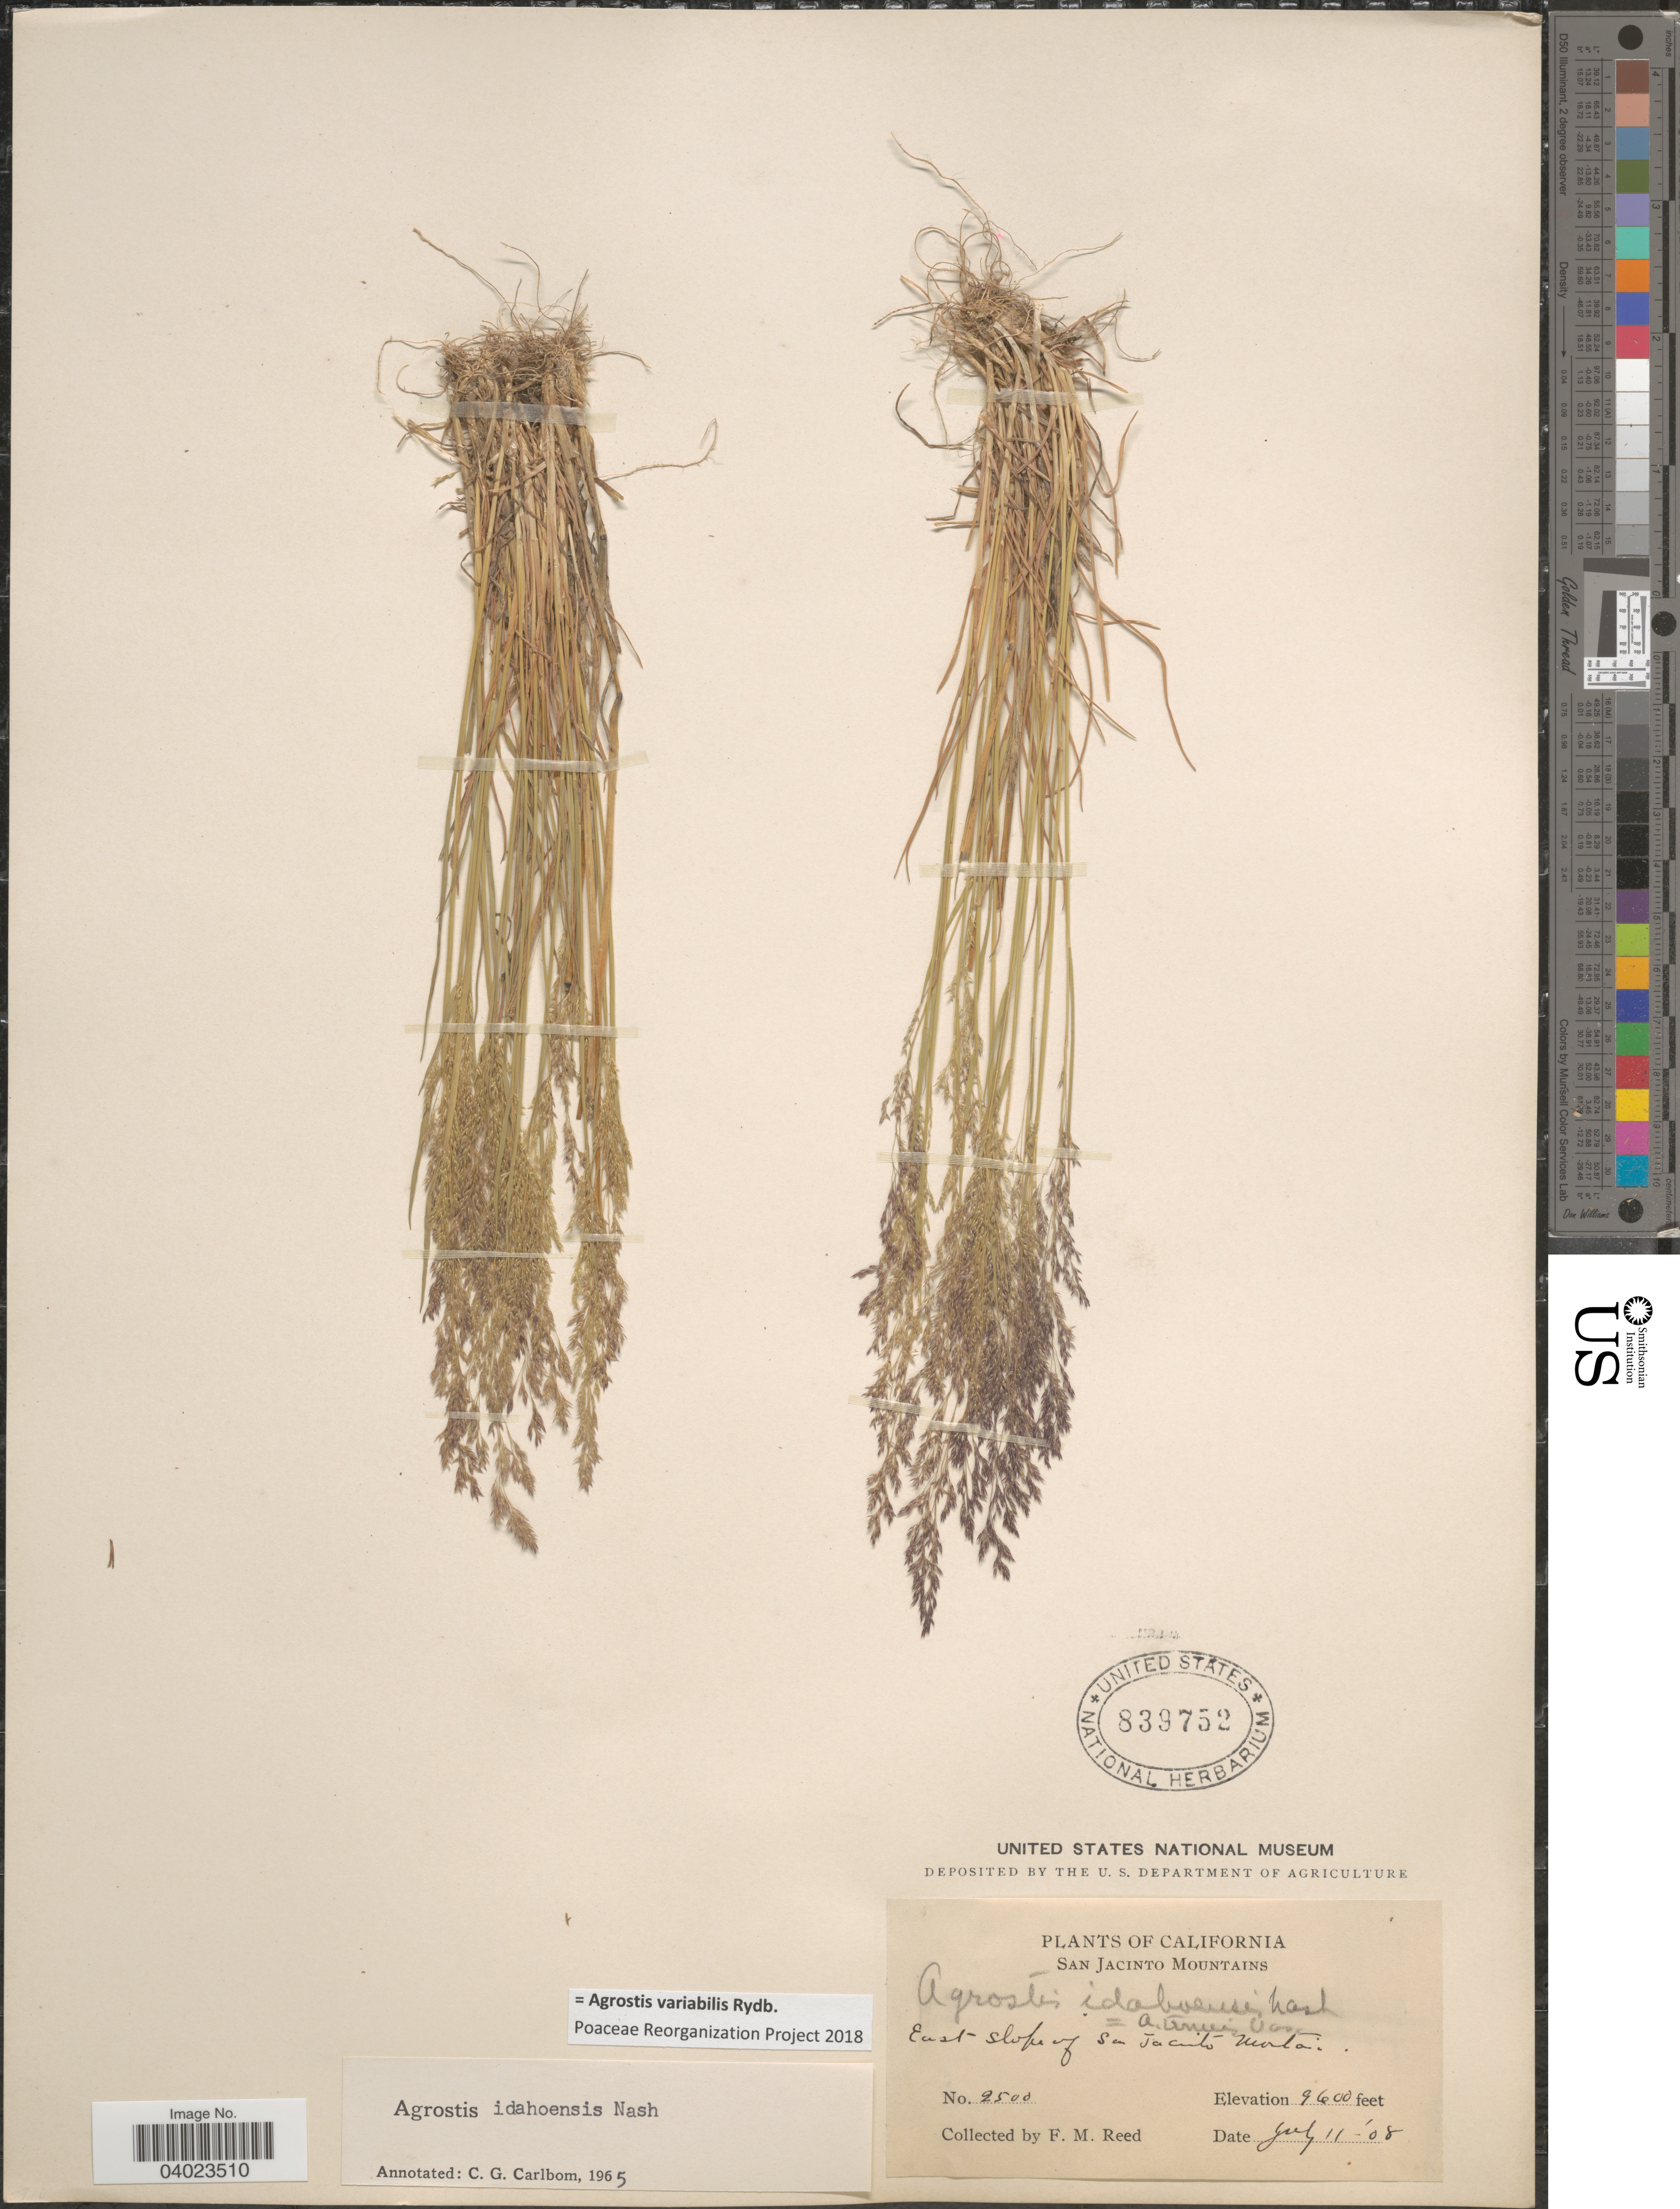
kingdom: Plantae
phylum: Tracheophyta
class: Liliopsida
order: Poales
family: Poaceae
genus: Agrostis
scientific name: Agrostis variabilis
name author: Rydb.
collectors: F. Reed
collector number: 2500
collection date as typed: Transcribed d/m/y: 11/7/8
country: United States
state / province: California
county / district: Riverside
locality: San Jacinto Mountains. East slope of San Jacinto Mountain.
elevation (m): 2926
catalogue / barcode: US 839752